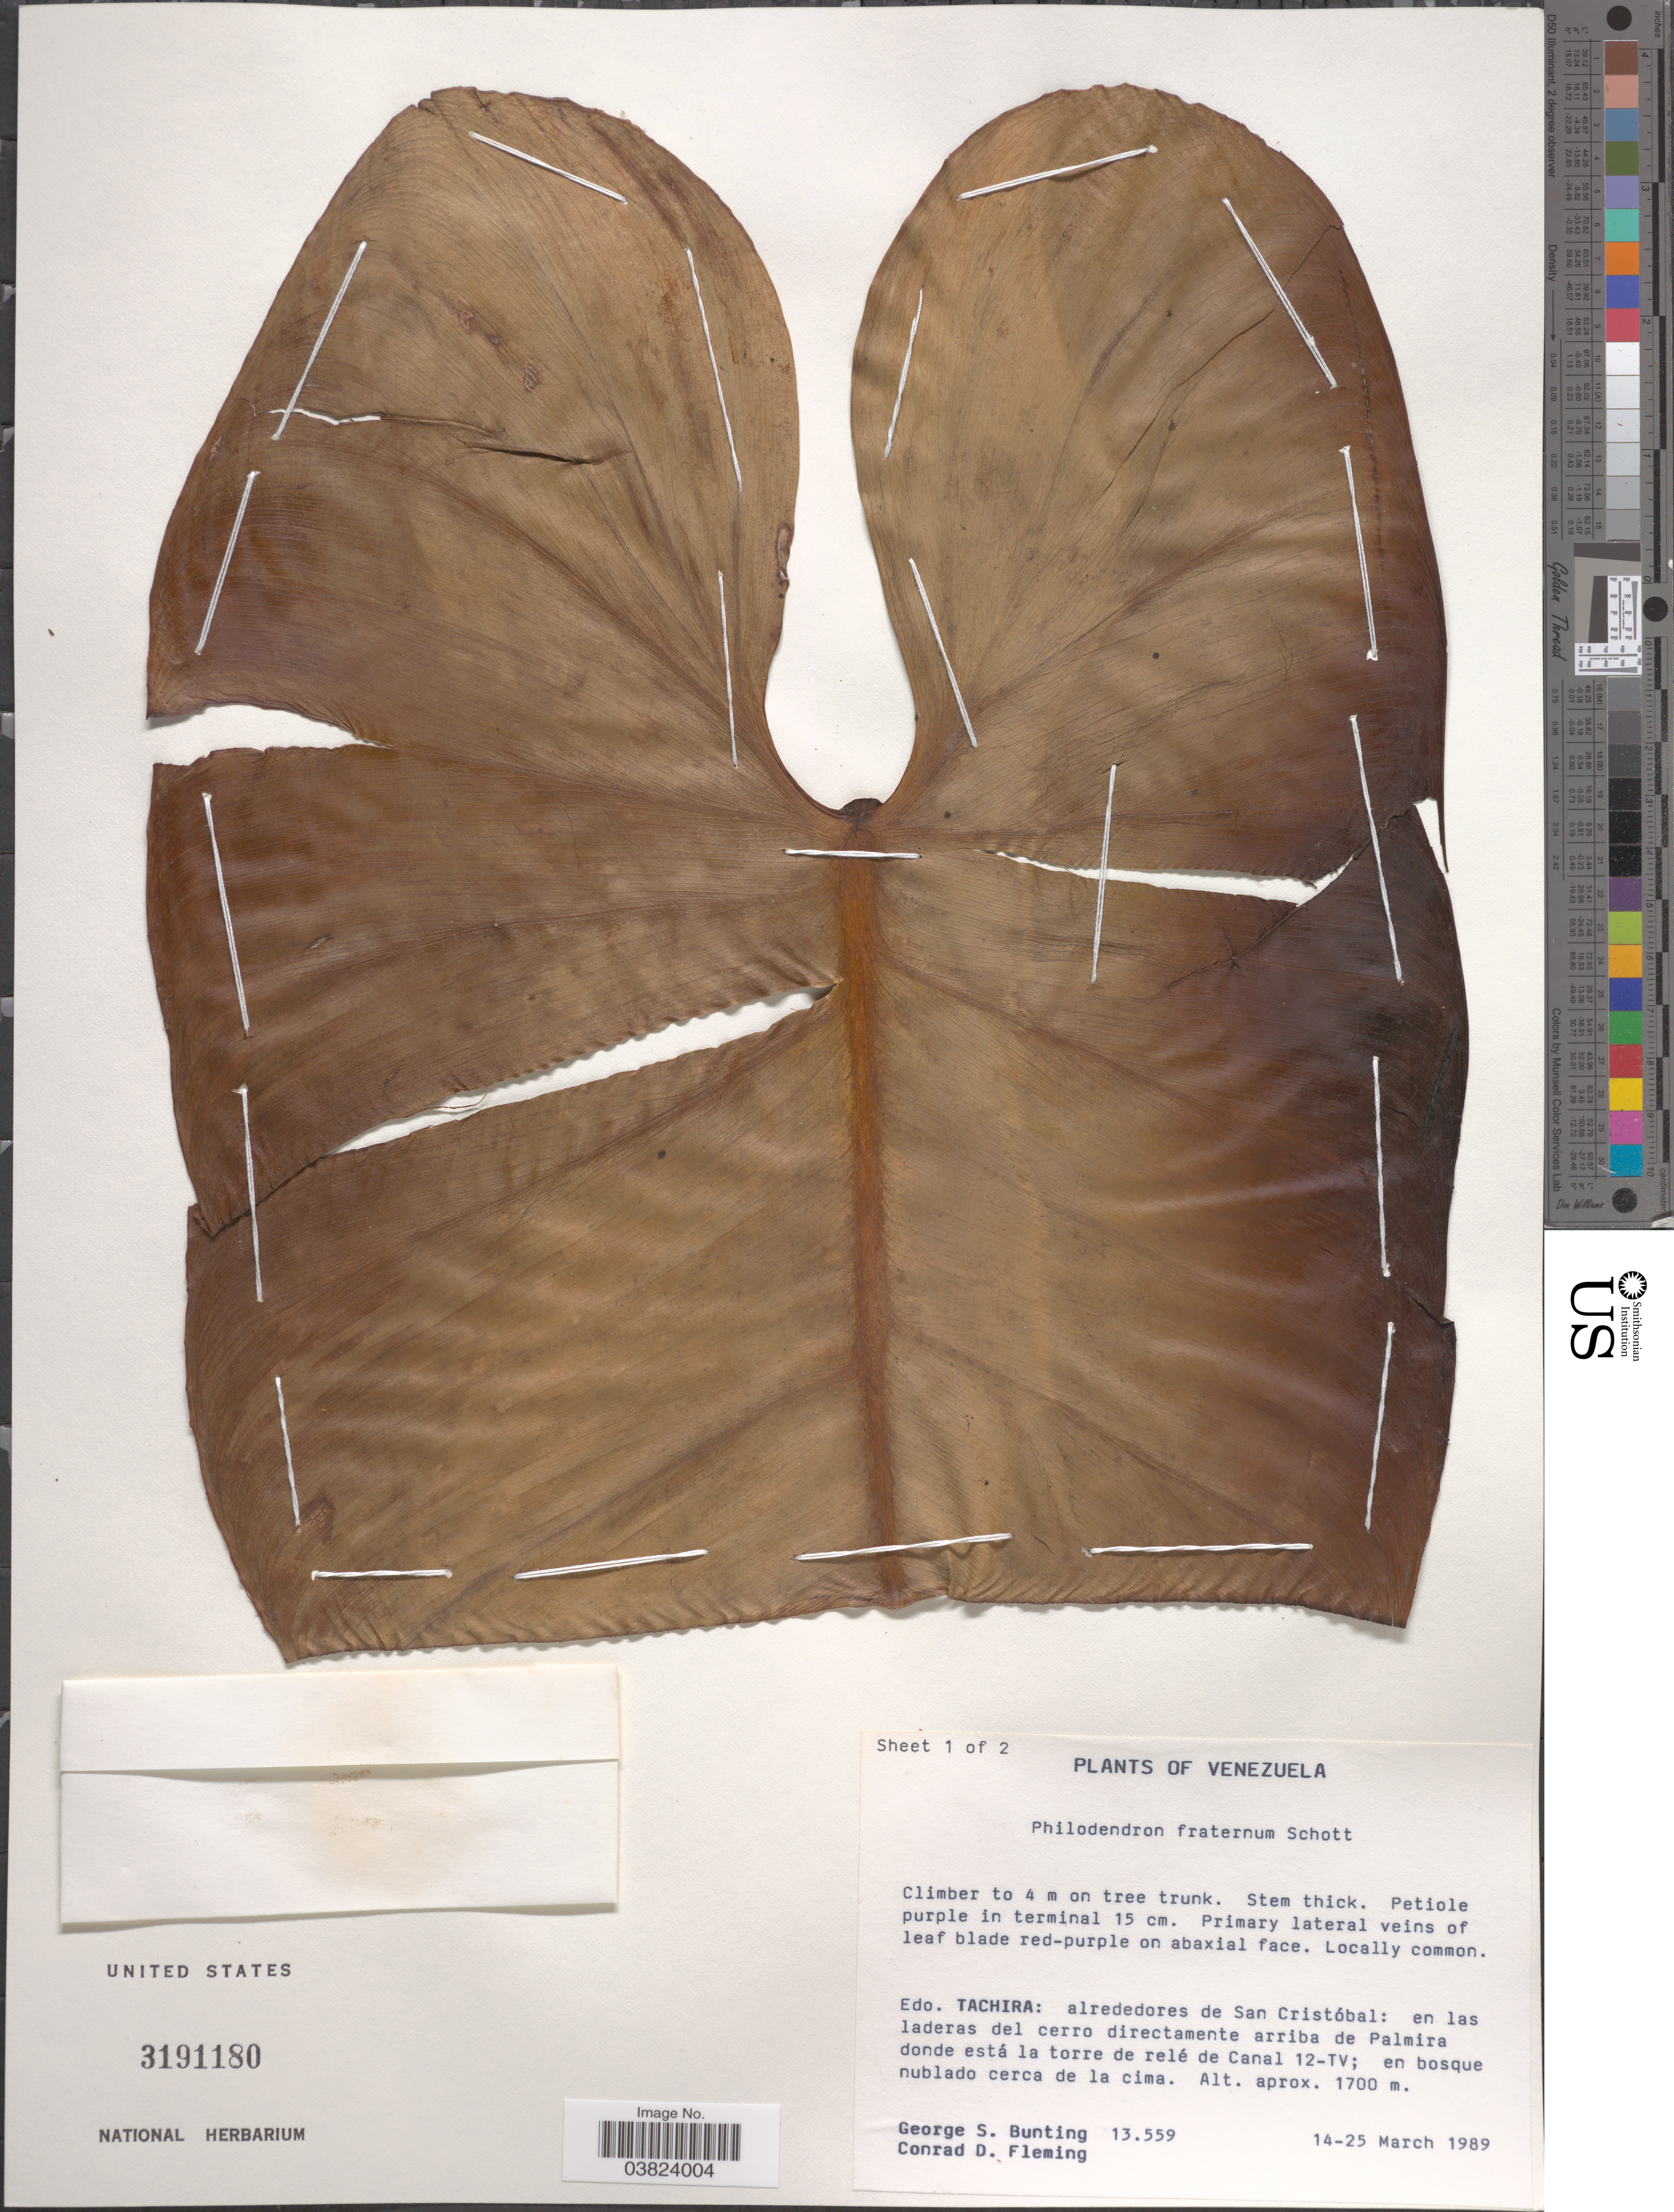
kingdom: Plantae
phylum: Tracheophyta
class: Liliopsida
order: Alismatales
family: Araceae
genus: Philodendron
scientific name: Philodendron fraternum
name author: Schott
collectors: G. S. Bunting & C. Fleming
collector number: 13559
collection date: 1989-03-14/1989-03-25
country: Venezuela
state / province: Tachira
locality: Alrededores de San Cristóbal: en las laderas del cerro directamente arriba de Palmira donde está la torre de relé de Canal 12-TV.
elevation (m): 1700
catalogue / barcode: US 3191180